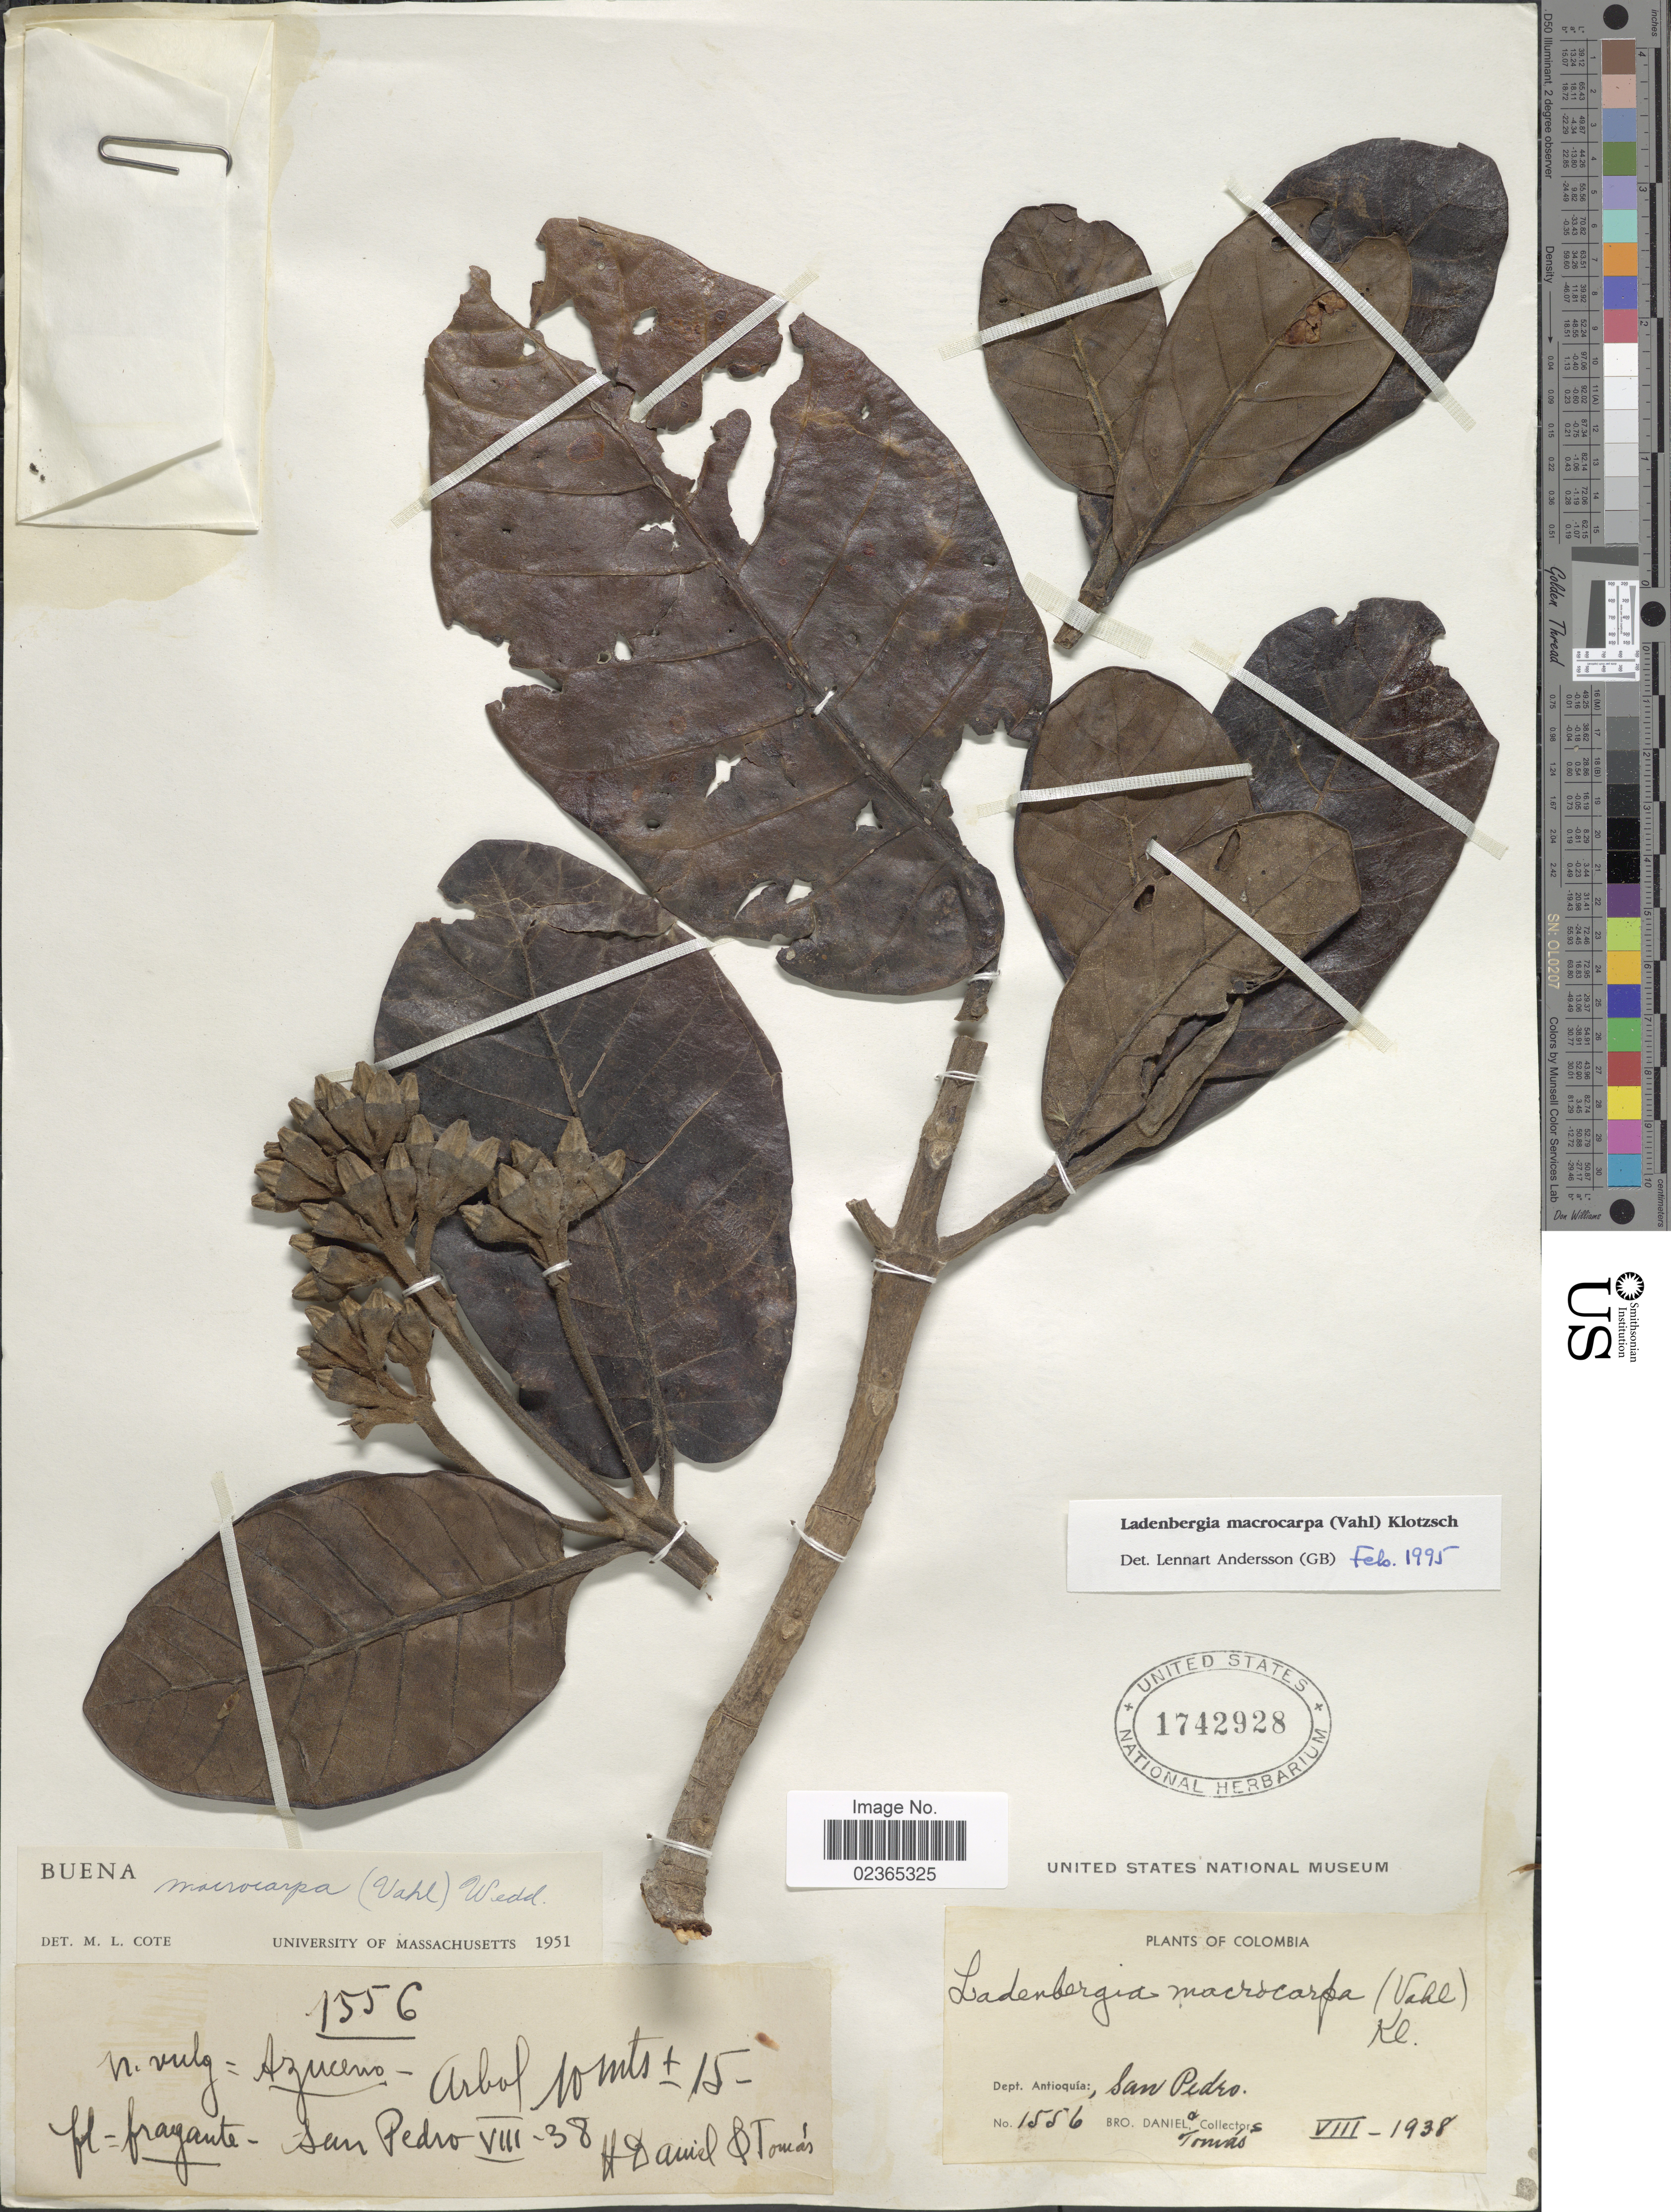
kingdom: Plantae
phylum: Tracheophyta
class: Magnoliopsida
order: Gentianales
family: Rubiaceae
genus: Ladenbergia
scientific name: Ladenbergia macrocarpa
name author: (Vahl) Klotzsch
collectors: Bro. Daniel & -. Tomas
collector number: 1556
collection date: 1938-08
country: Colombia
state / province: Antioquia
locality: San Pedro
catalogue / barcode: US 1742928